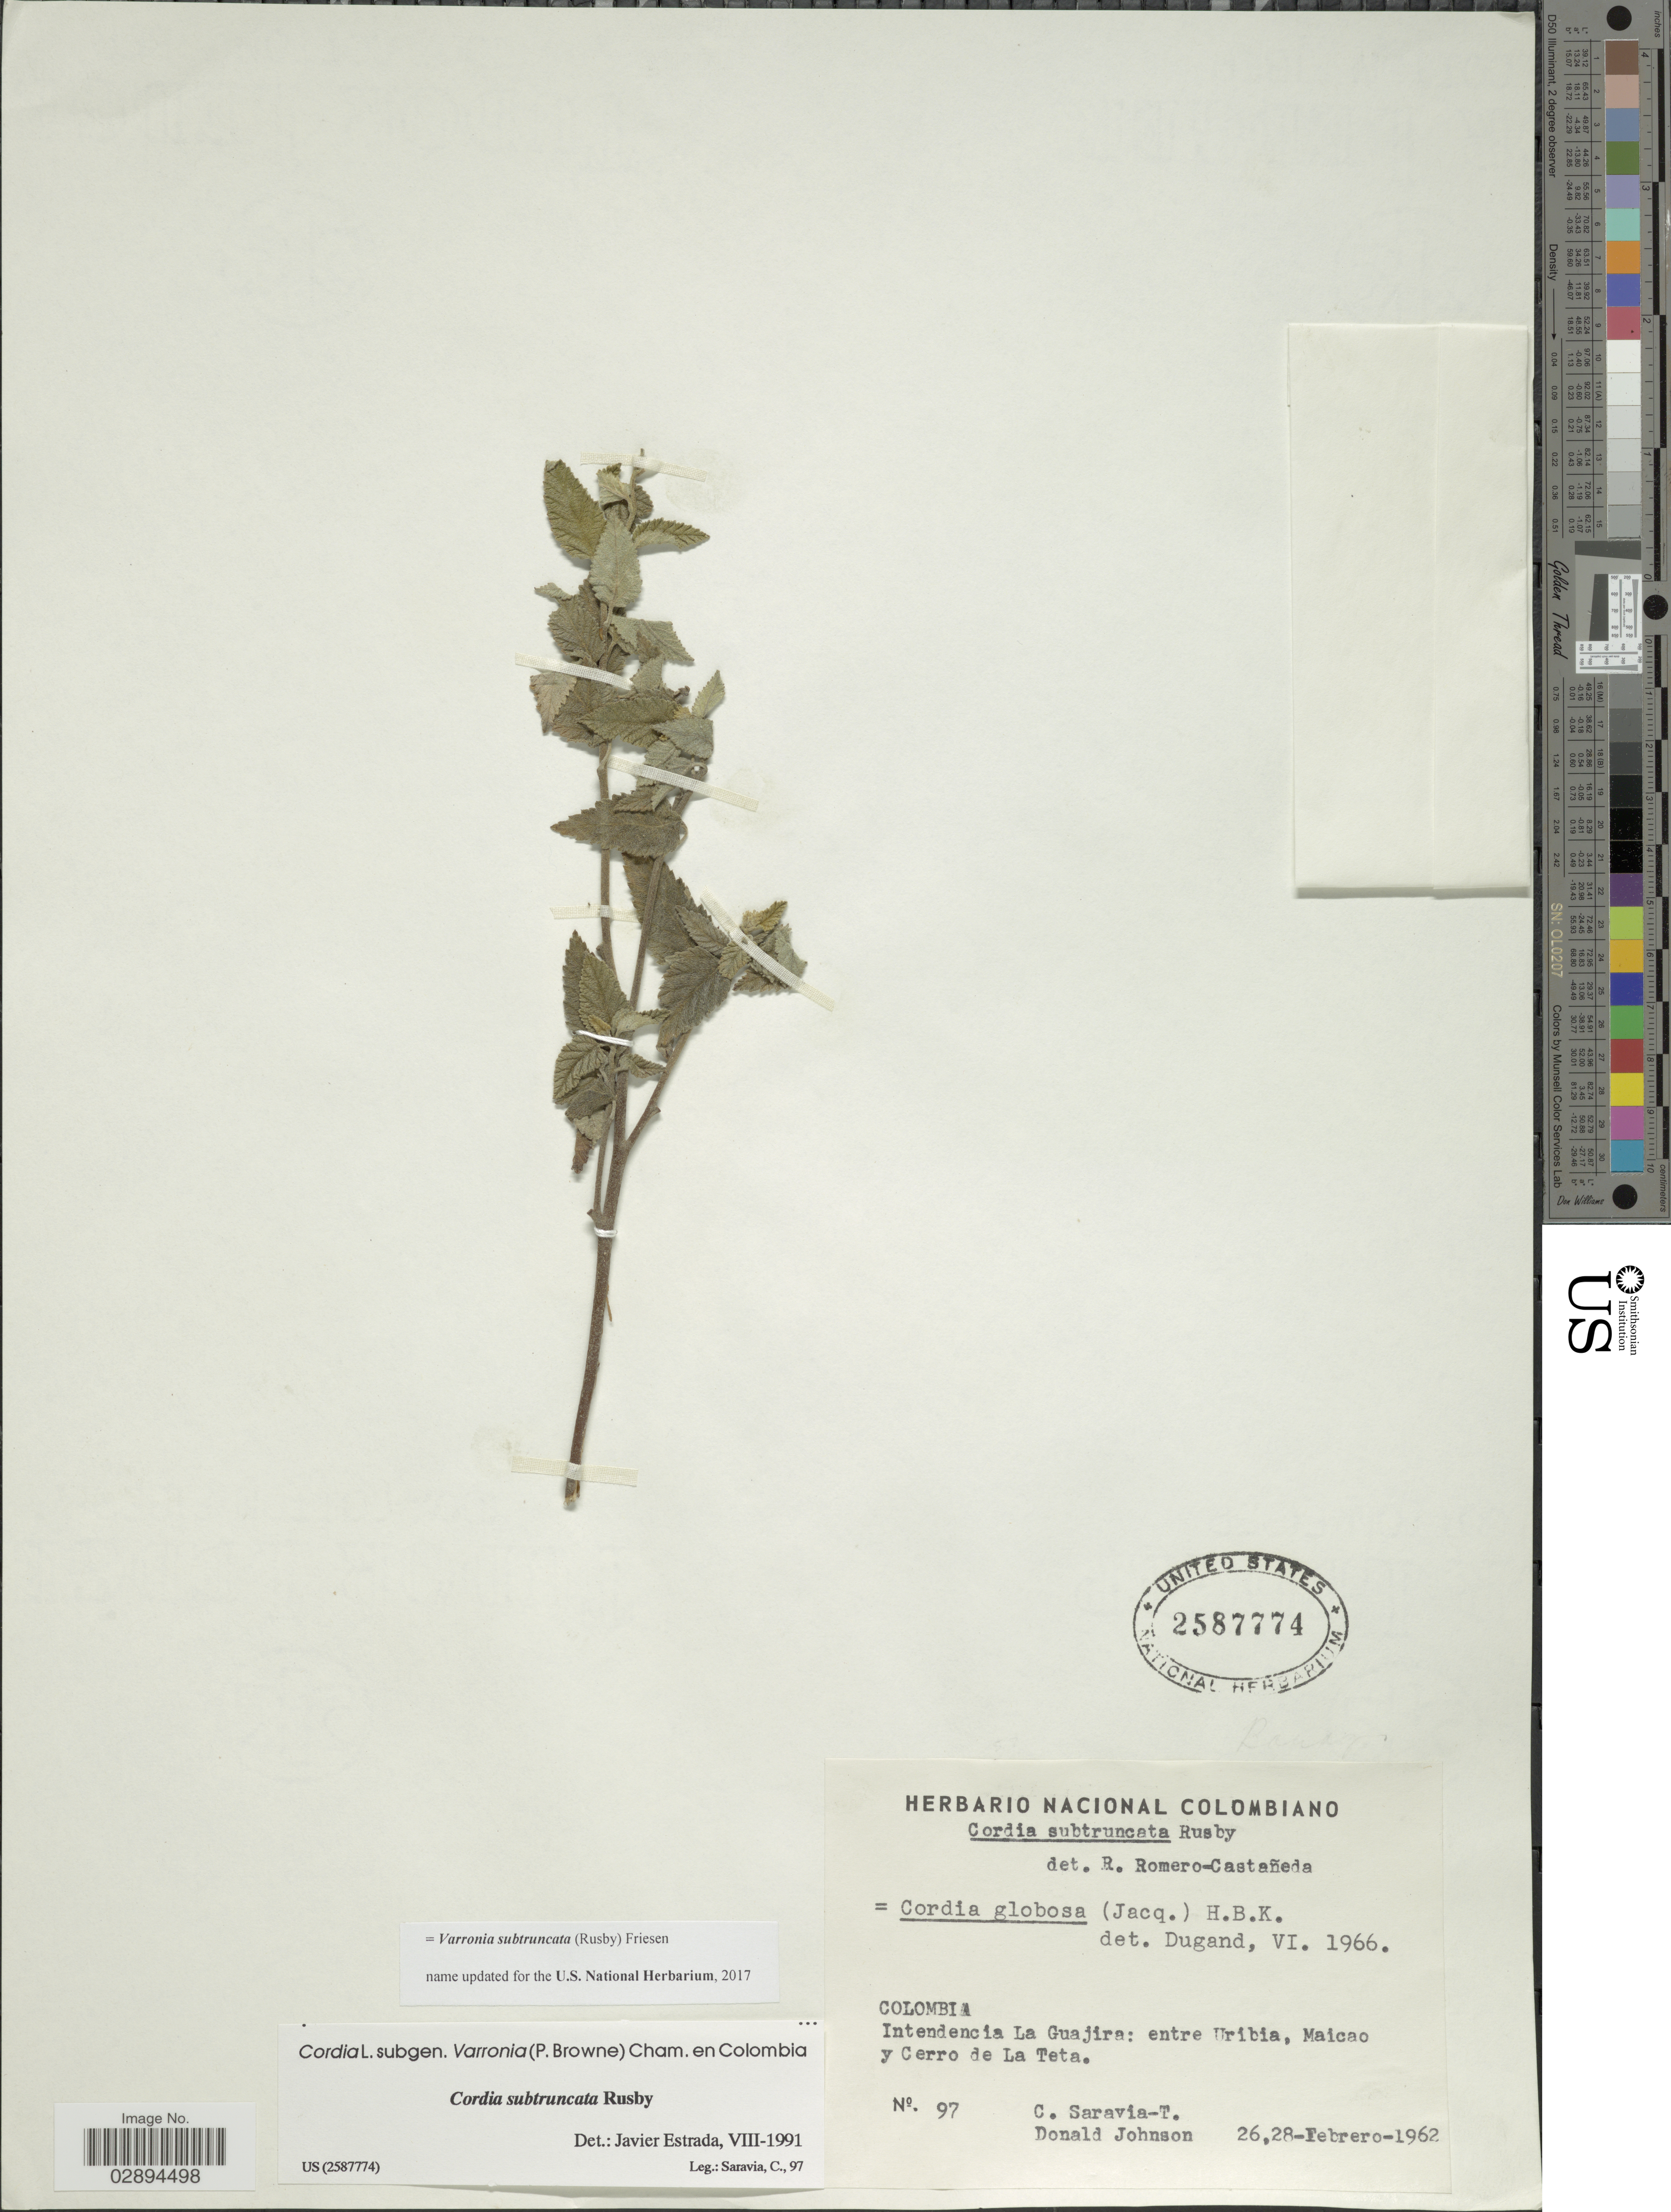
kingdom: Plantae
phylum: Tracheophyta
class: Magnoliopsida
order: Boraginales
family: Cordiaceae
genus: Varronia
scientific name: Varronia subtruncata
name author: (Rusby) Friesen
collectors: C. Saravia-T. & D. Johnson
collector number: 97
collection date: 1962-02-26/1962-02-28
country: Colombia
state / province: La Guajira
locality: Intendencia La Guajira: entre Uribia, Maicao y Cerro de La Teta.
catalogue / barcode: US 2587774